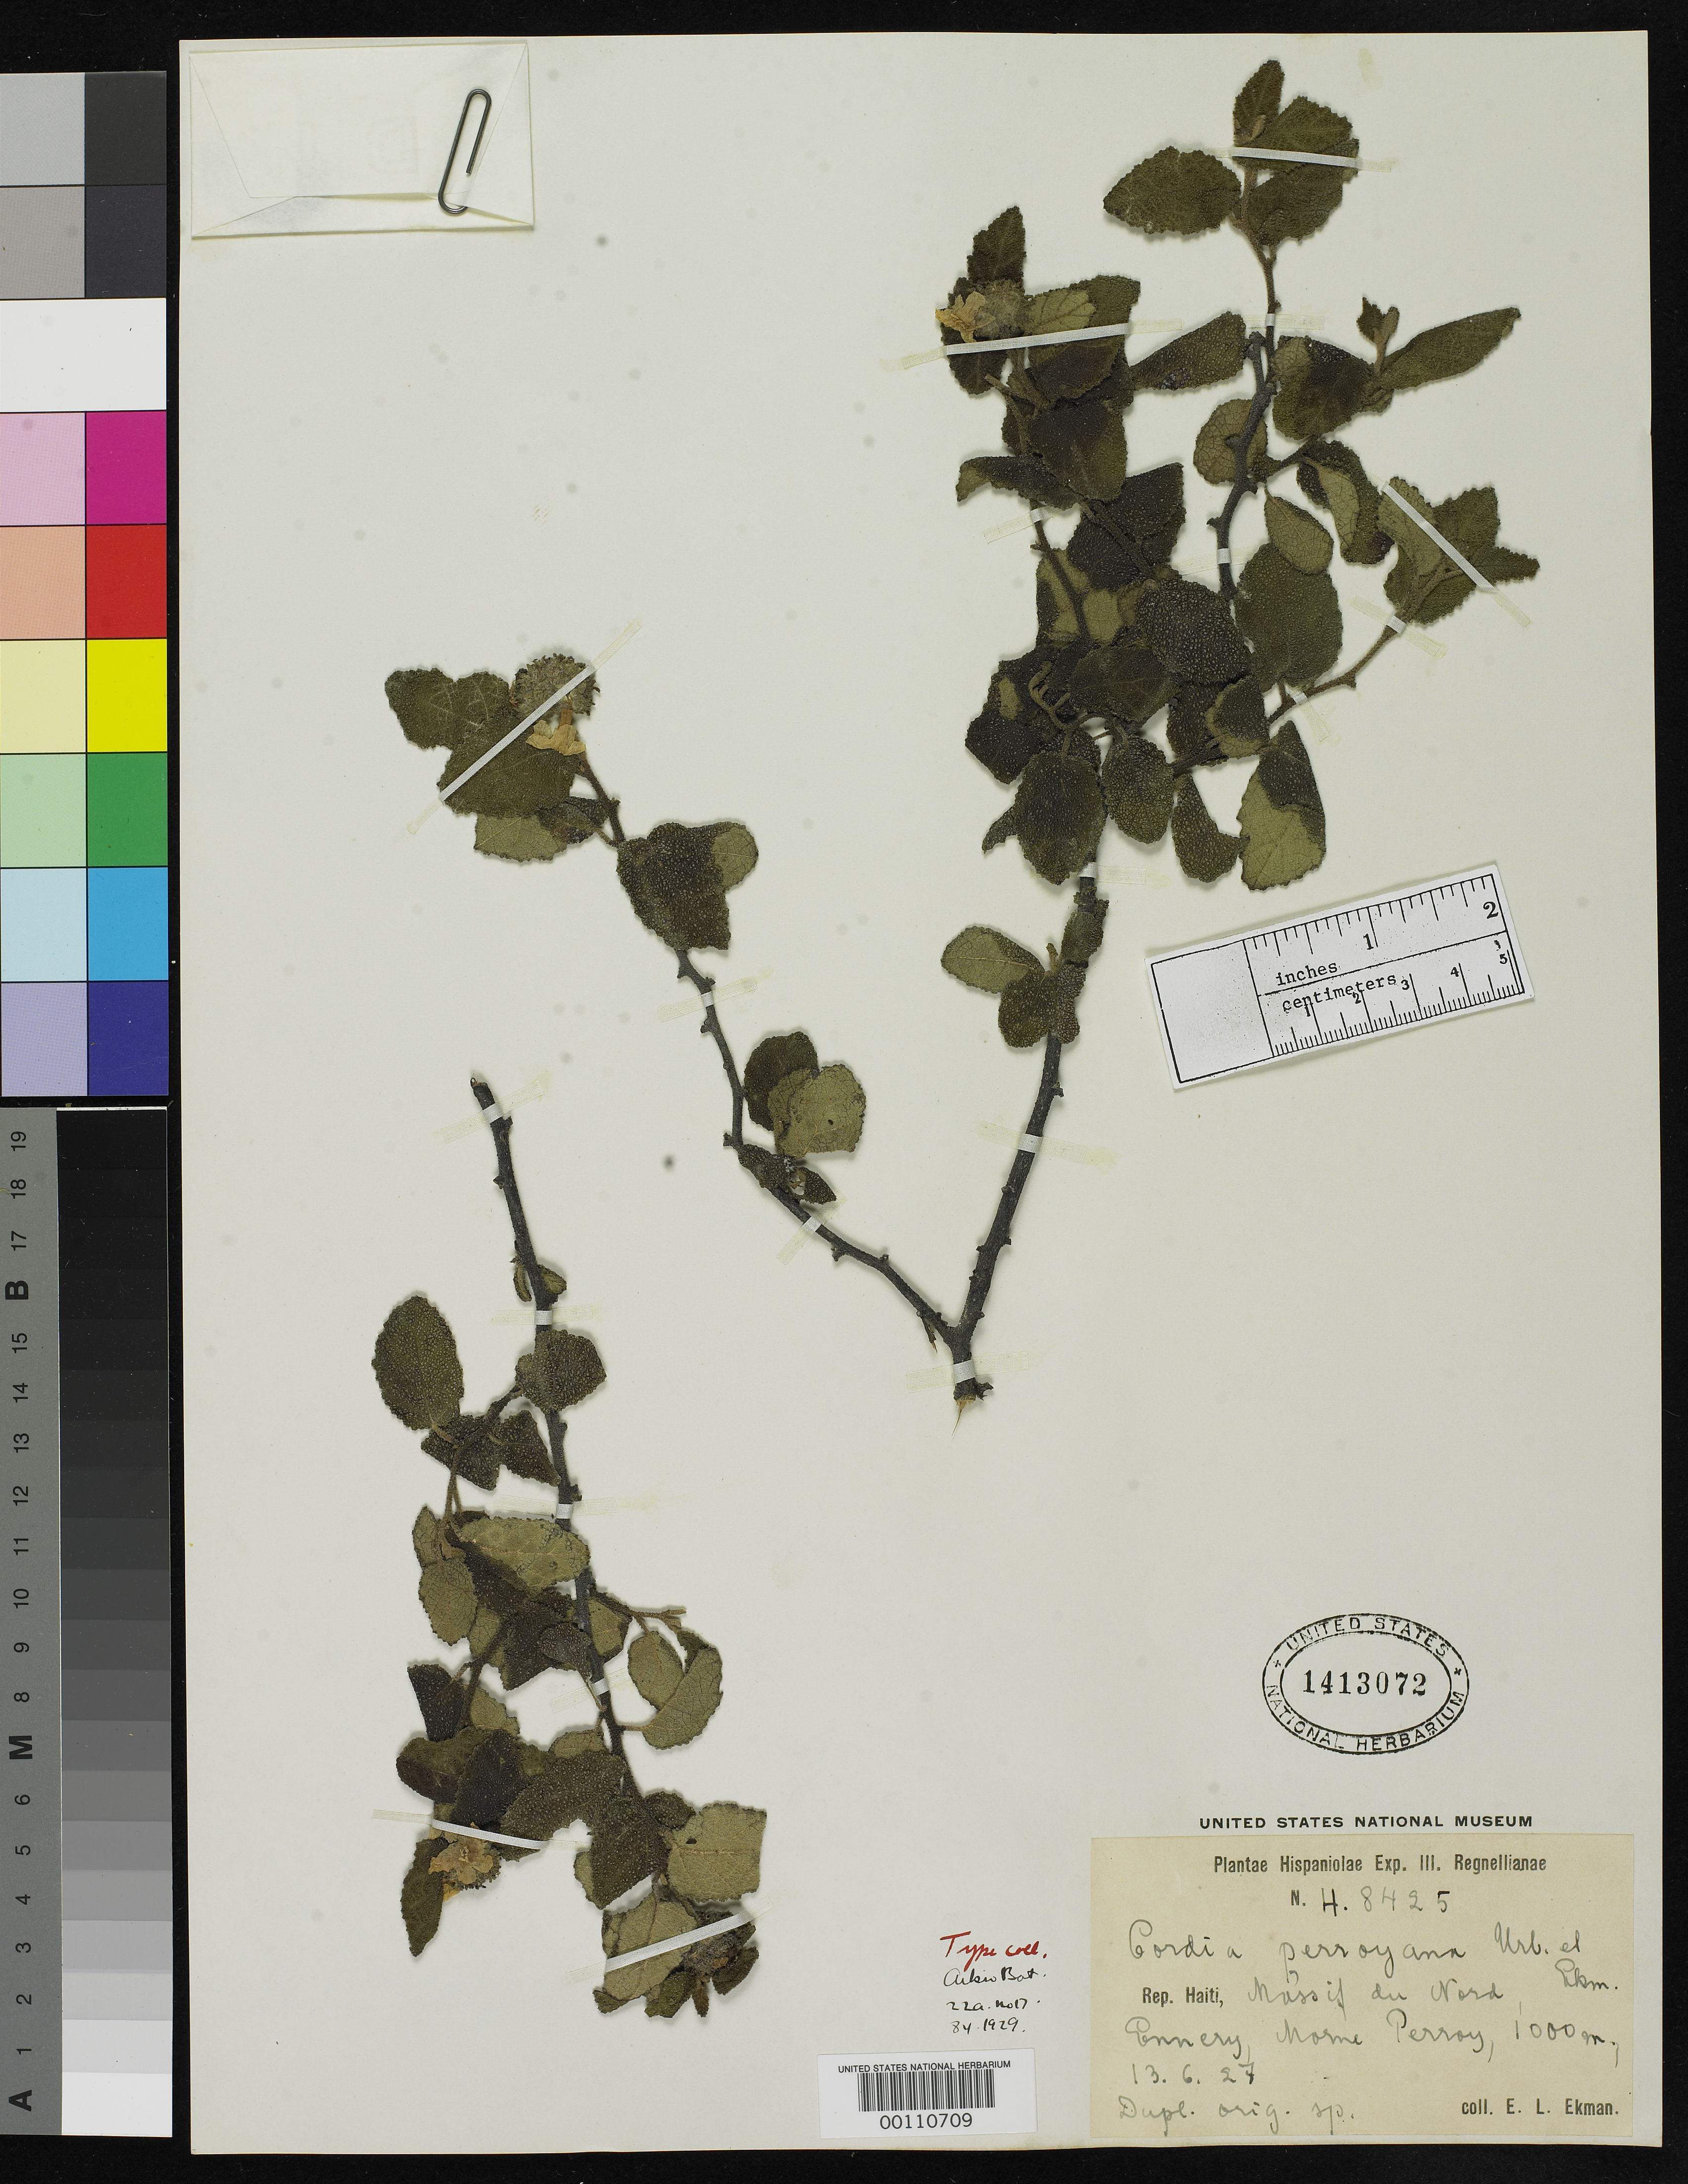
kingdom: Plantae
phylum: Tracheophyta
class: Magnoliopsida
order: Boraginales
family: Cordiaceae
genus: Cordia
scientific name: Cordia perroyana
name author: Urb. & Ekman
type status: Isotype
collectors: E. L. Ekman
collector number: H 8425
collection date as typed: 13 Jun 1927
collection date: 1927-06-13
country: Haiti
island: Hispaniola Island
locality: Massif du Nord, prope Ennery, Morne Perroy.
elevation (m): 1075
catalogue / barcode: US 1413072